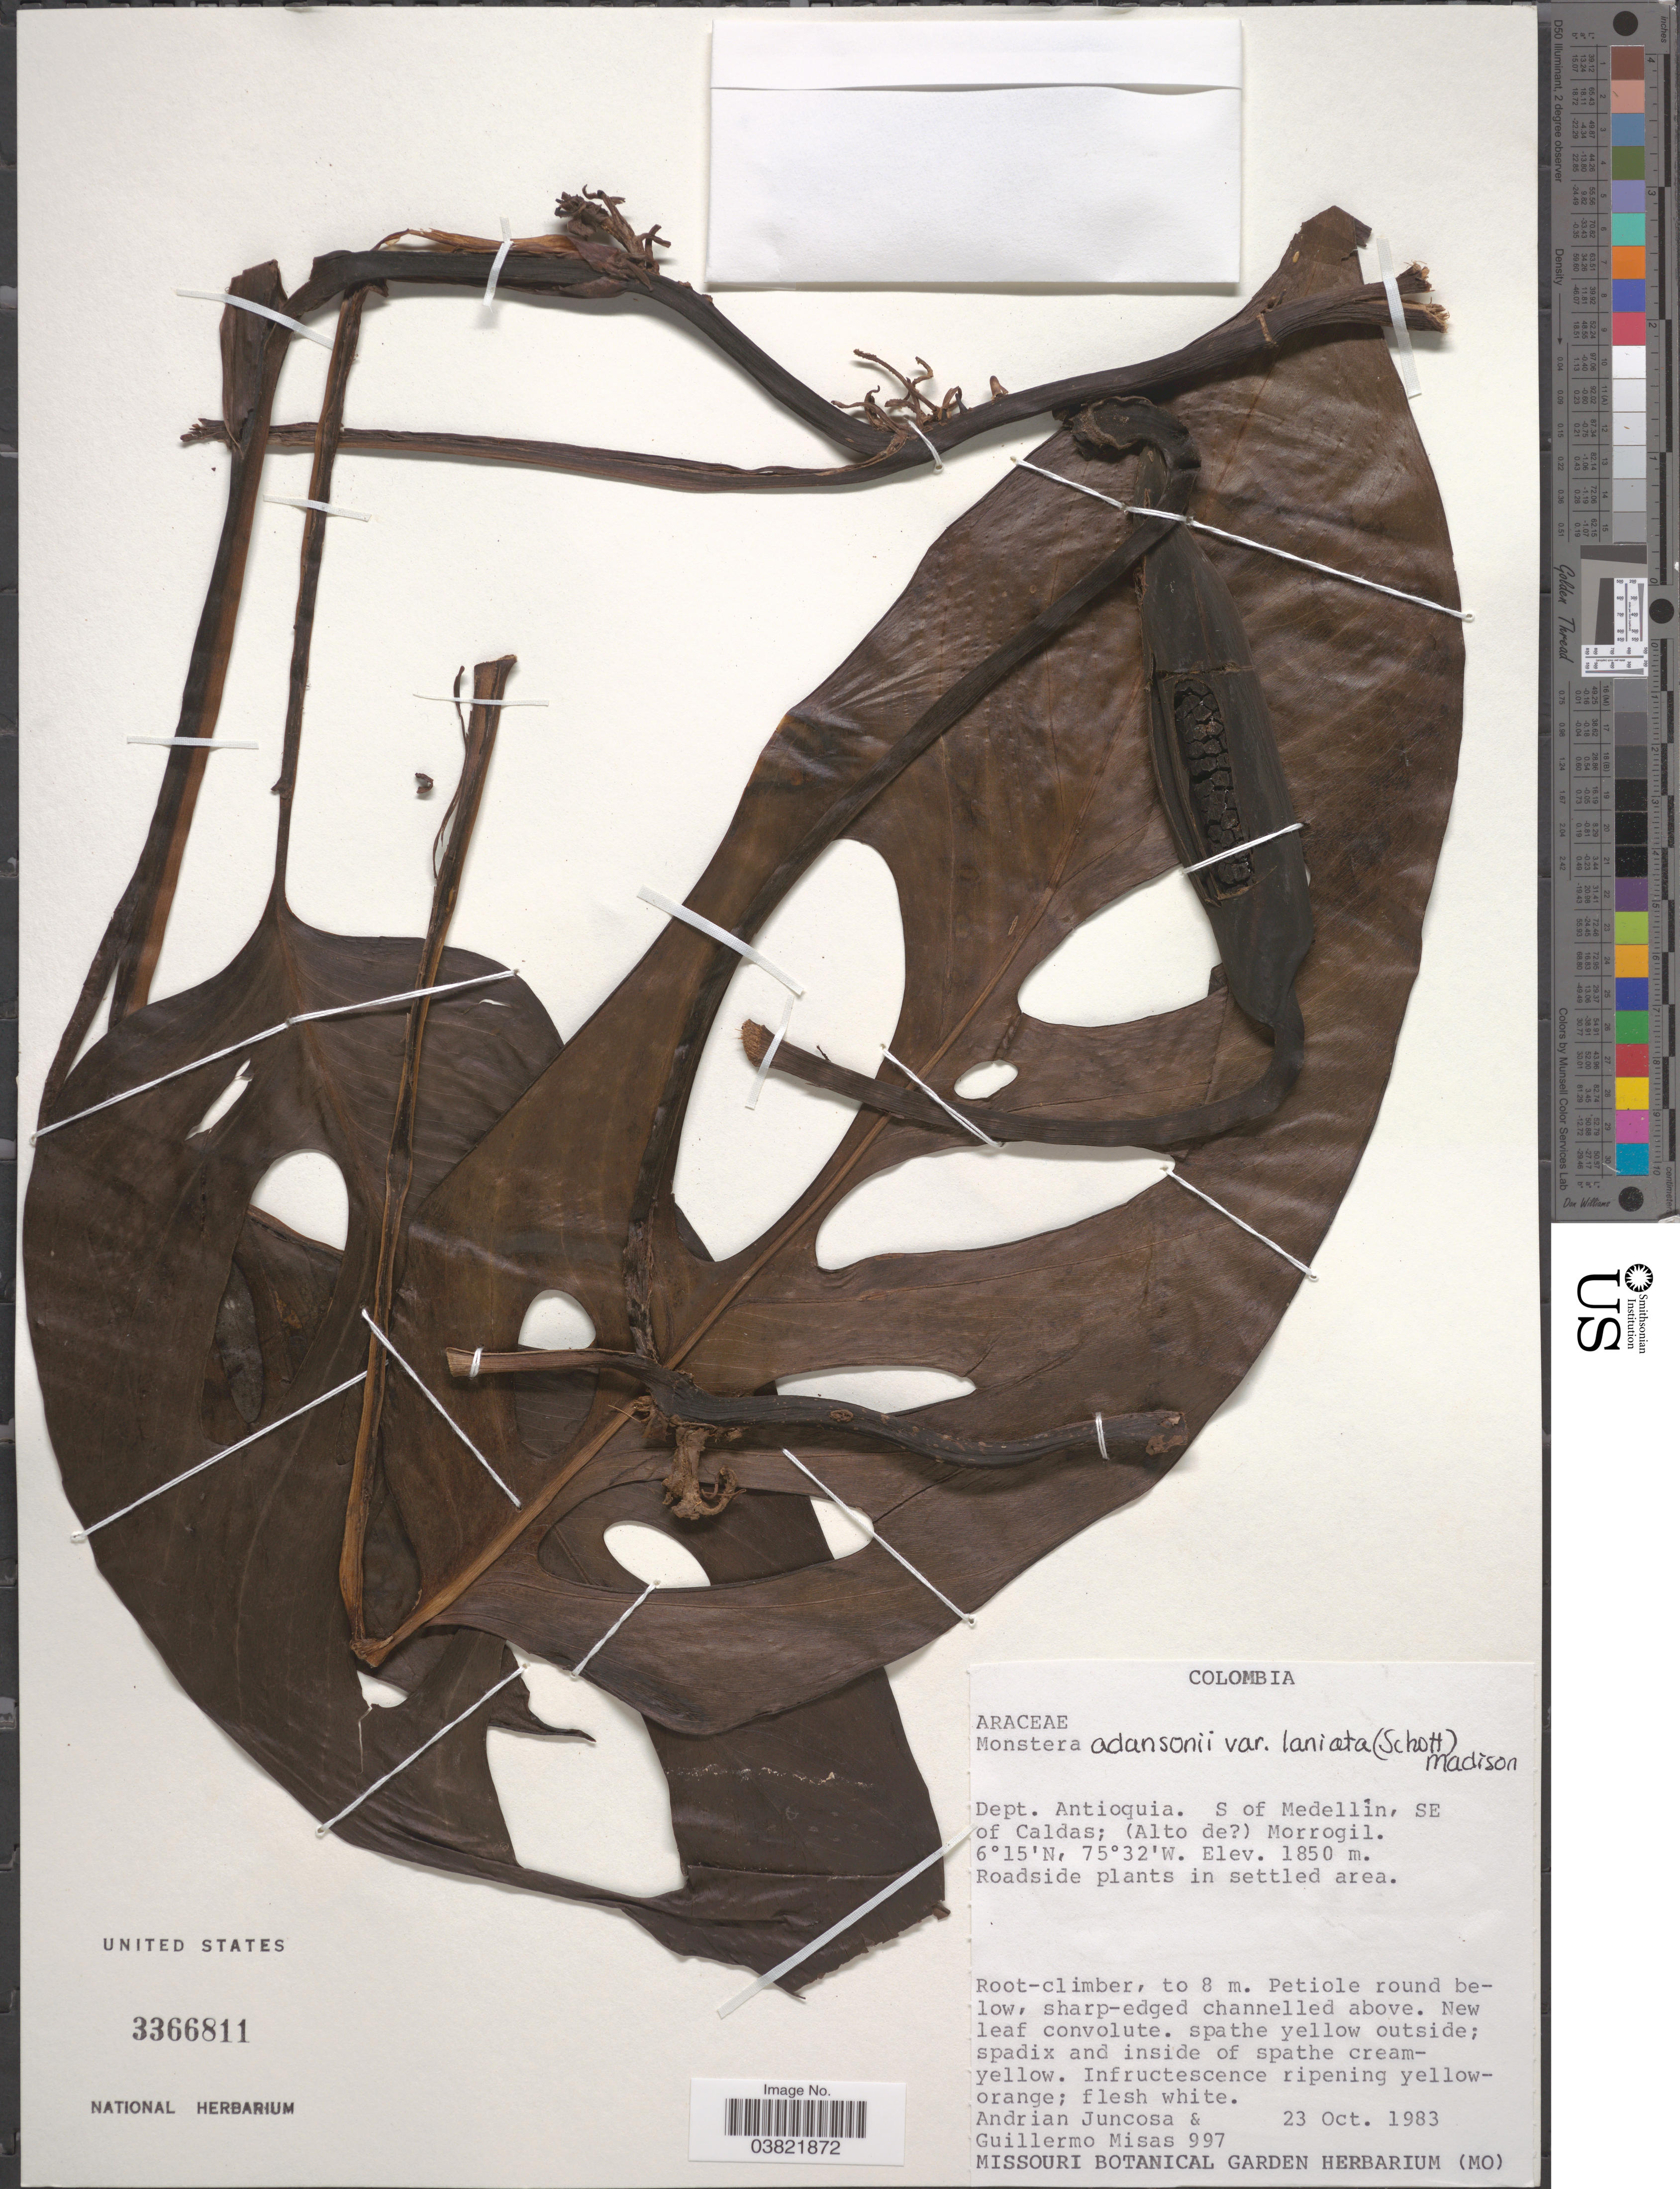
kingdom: Plantae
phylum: Tracheophyta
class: Liliopsida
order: Alismatales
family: Araceae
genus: Monstera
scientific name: Monstera adansonii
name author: Schott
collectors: A. Juncosa & G. Misas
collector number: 997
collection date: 1983-10-23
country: Colombia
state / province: Antioquia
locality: Dept. Antioquia. S of Medellín, SE of Caldas; (Alto de) Morrogil.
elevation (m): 1850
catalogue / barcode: US 3366811